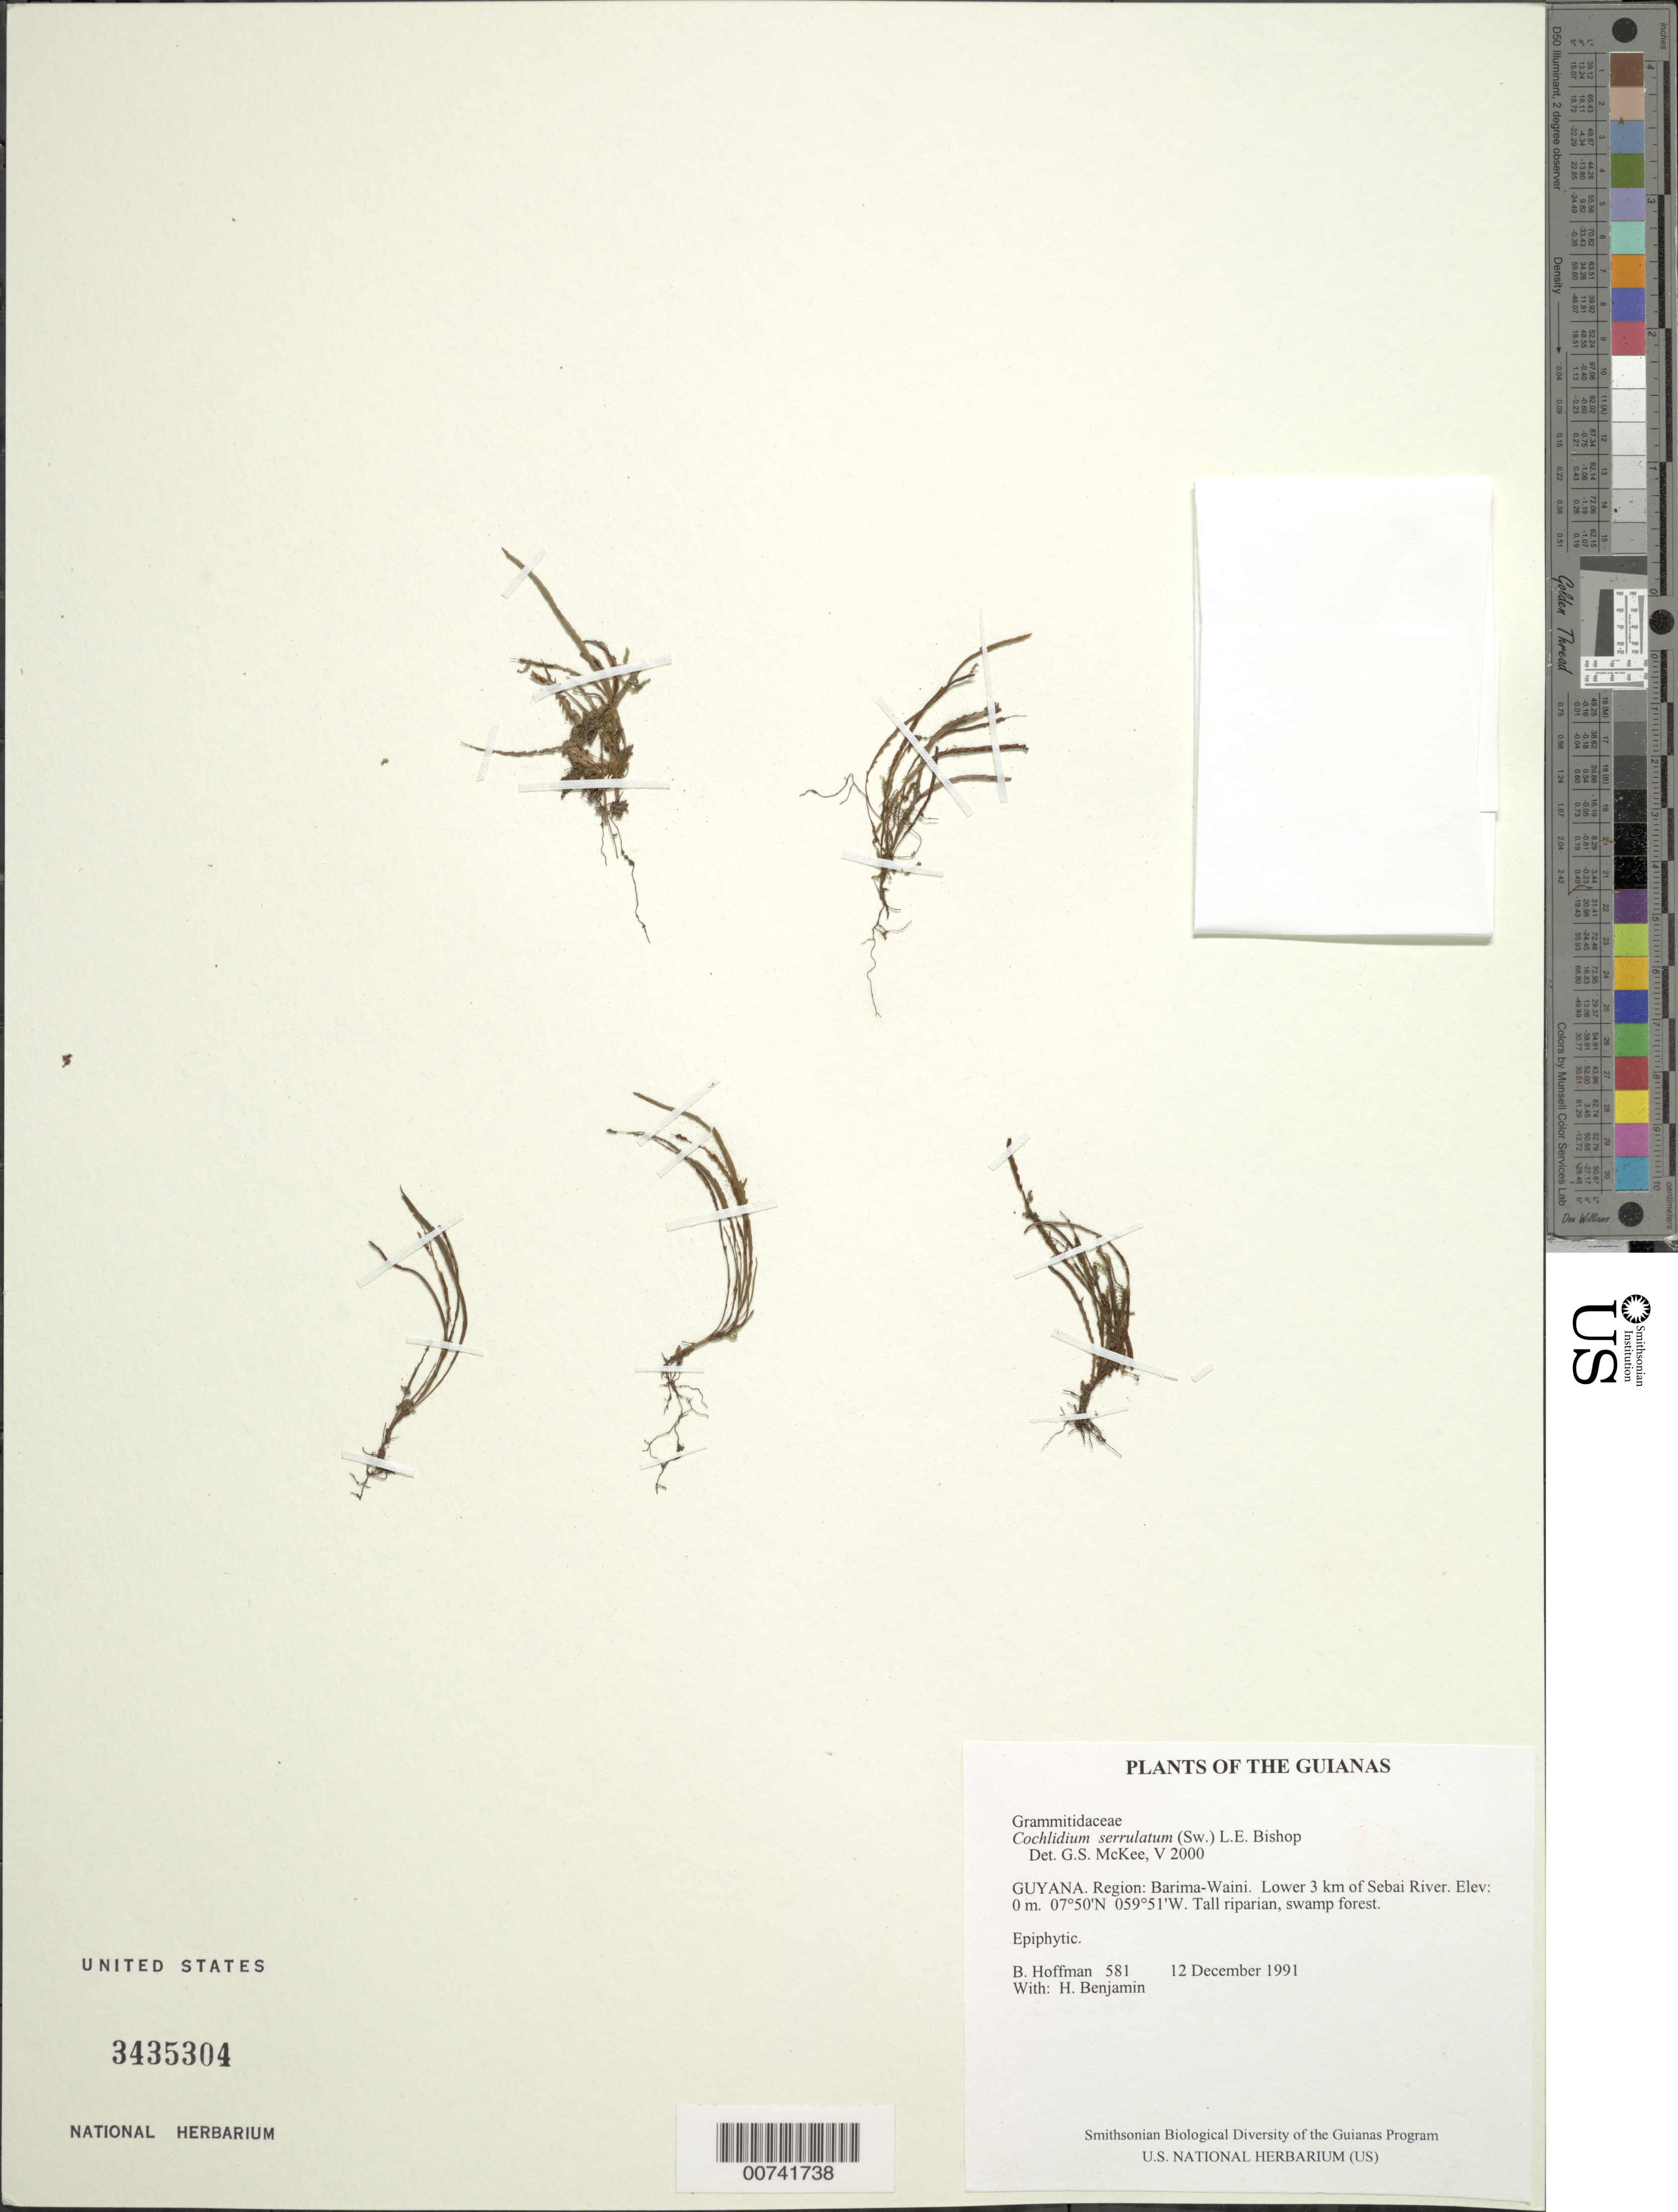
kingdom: Plantae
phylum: Tracheophyta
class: Polypodiopsida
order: Polypodiales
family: Polypodiaceae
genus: Cochlidium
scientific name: Cochlidium serrulatum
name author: (Sw.) L.E. Bishop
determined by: McKee, G. S., (US), NMNH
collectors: B. Hoffman & H. Benjamin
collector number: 581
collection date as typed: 12 December 1991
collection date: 1991-12-12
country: Guyana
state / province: Barima-Waini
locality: Lower 3 km of Sebai River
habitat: Tall riparian, swamp forest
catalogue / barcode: US 3435304